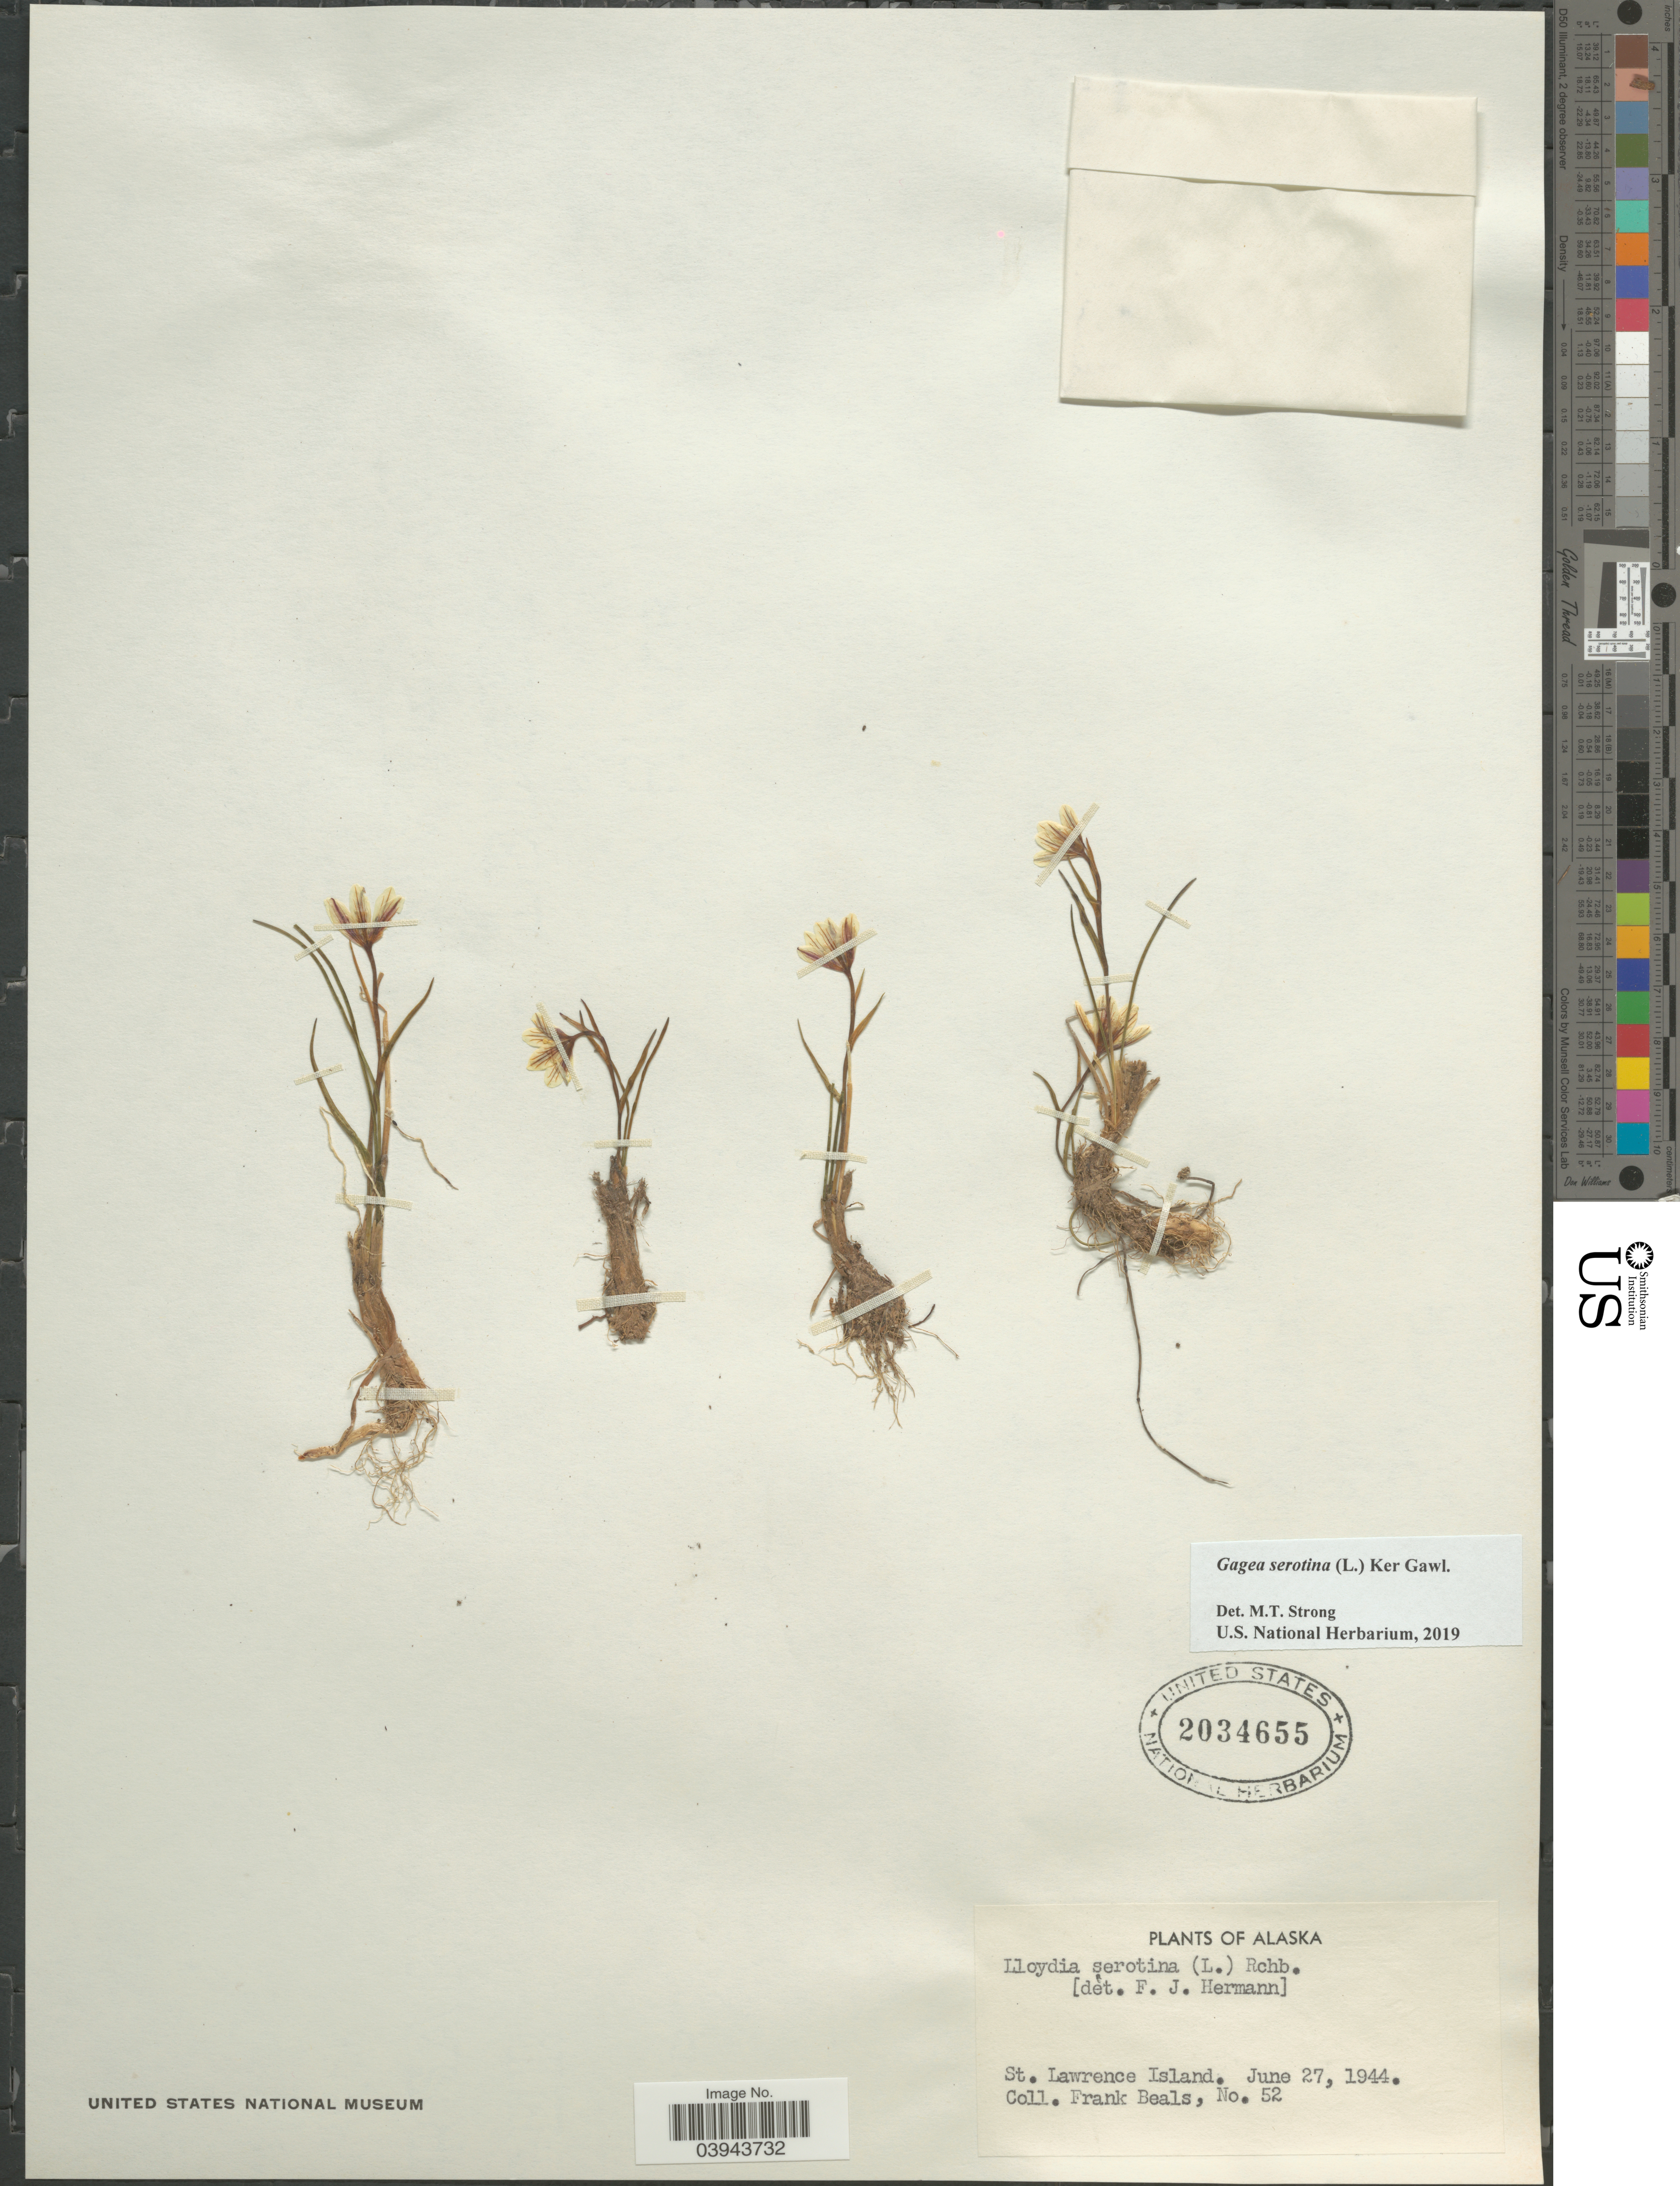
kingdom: Plantae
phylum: Tracheophyta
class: Liliopsida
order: Liliales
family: Liliaceae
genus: Lloydia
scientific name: Lloydia serotina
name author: (L.) Salisb. ex Rchb.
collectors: F. Beals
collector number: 52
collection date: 1944-06-27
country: United States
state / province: Alaska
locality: St. Lawrence Island.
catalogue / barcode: US 2034655